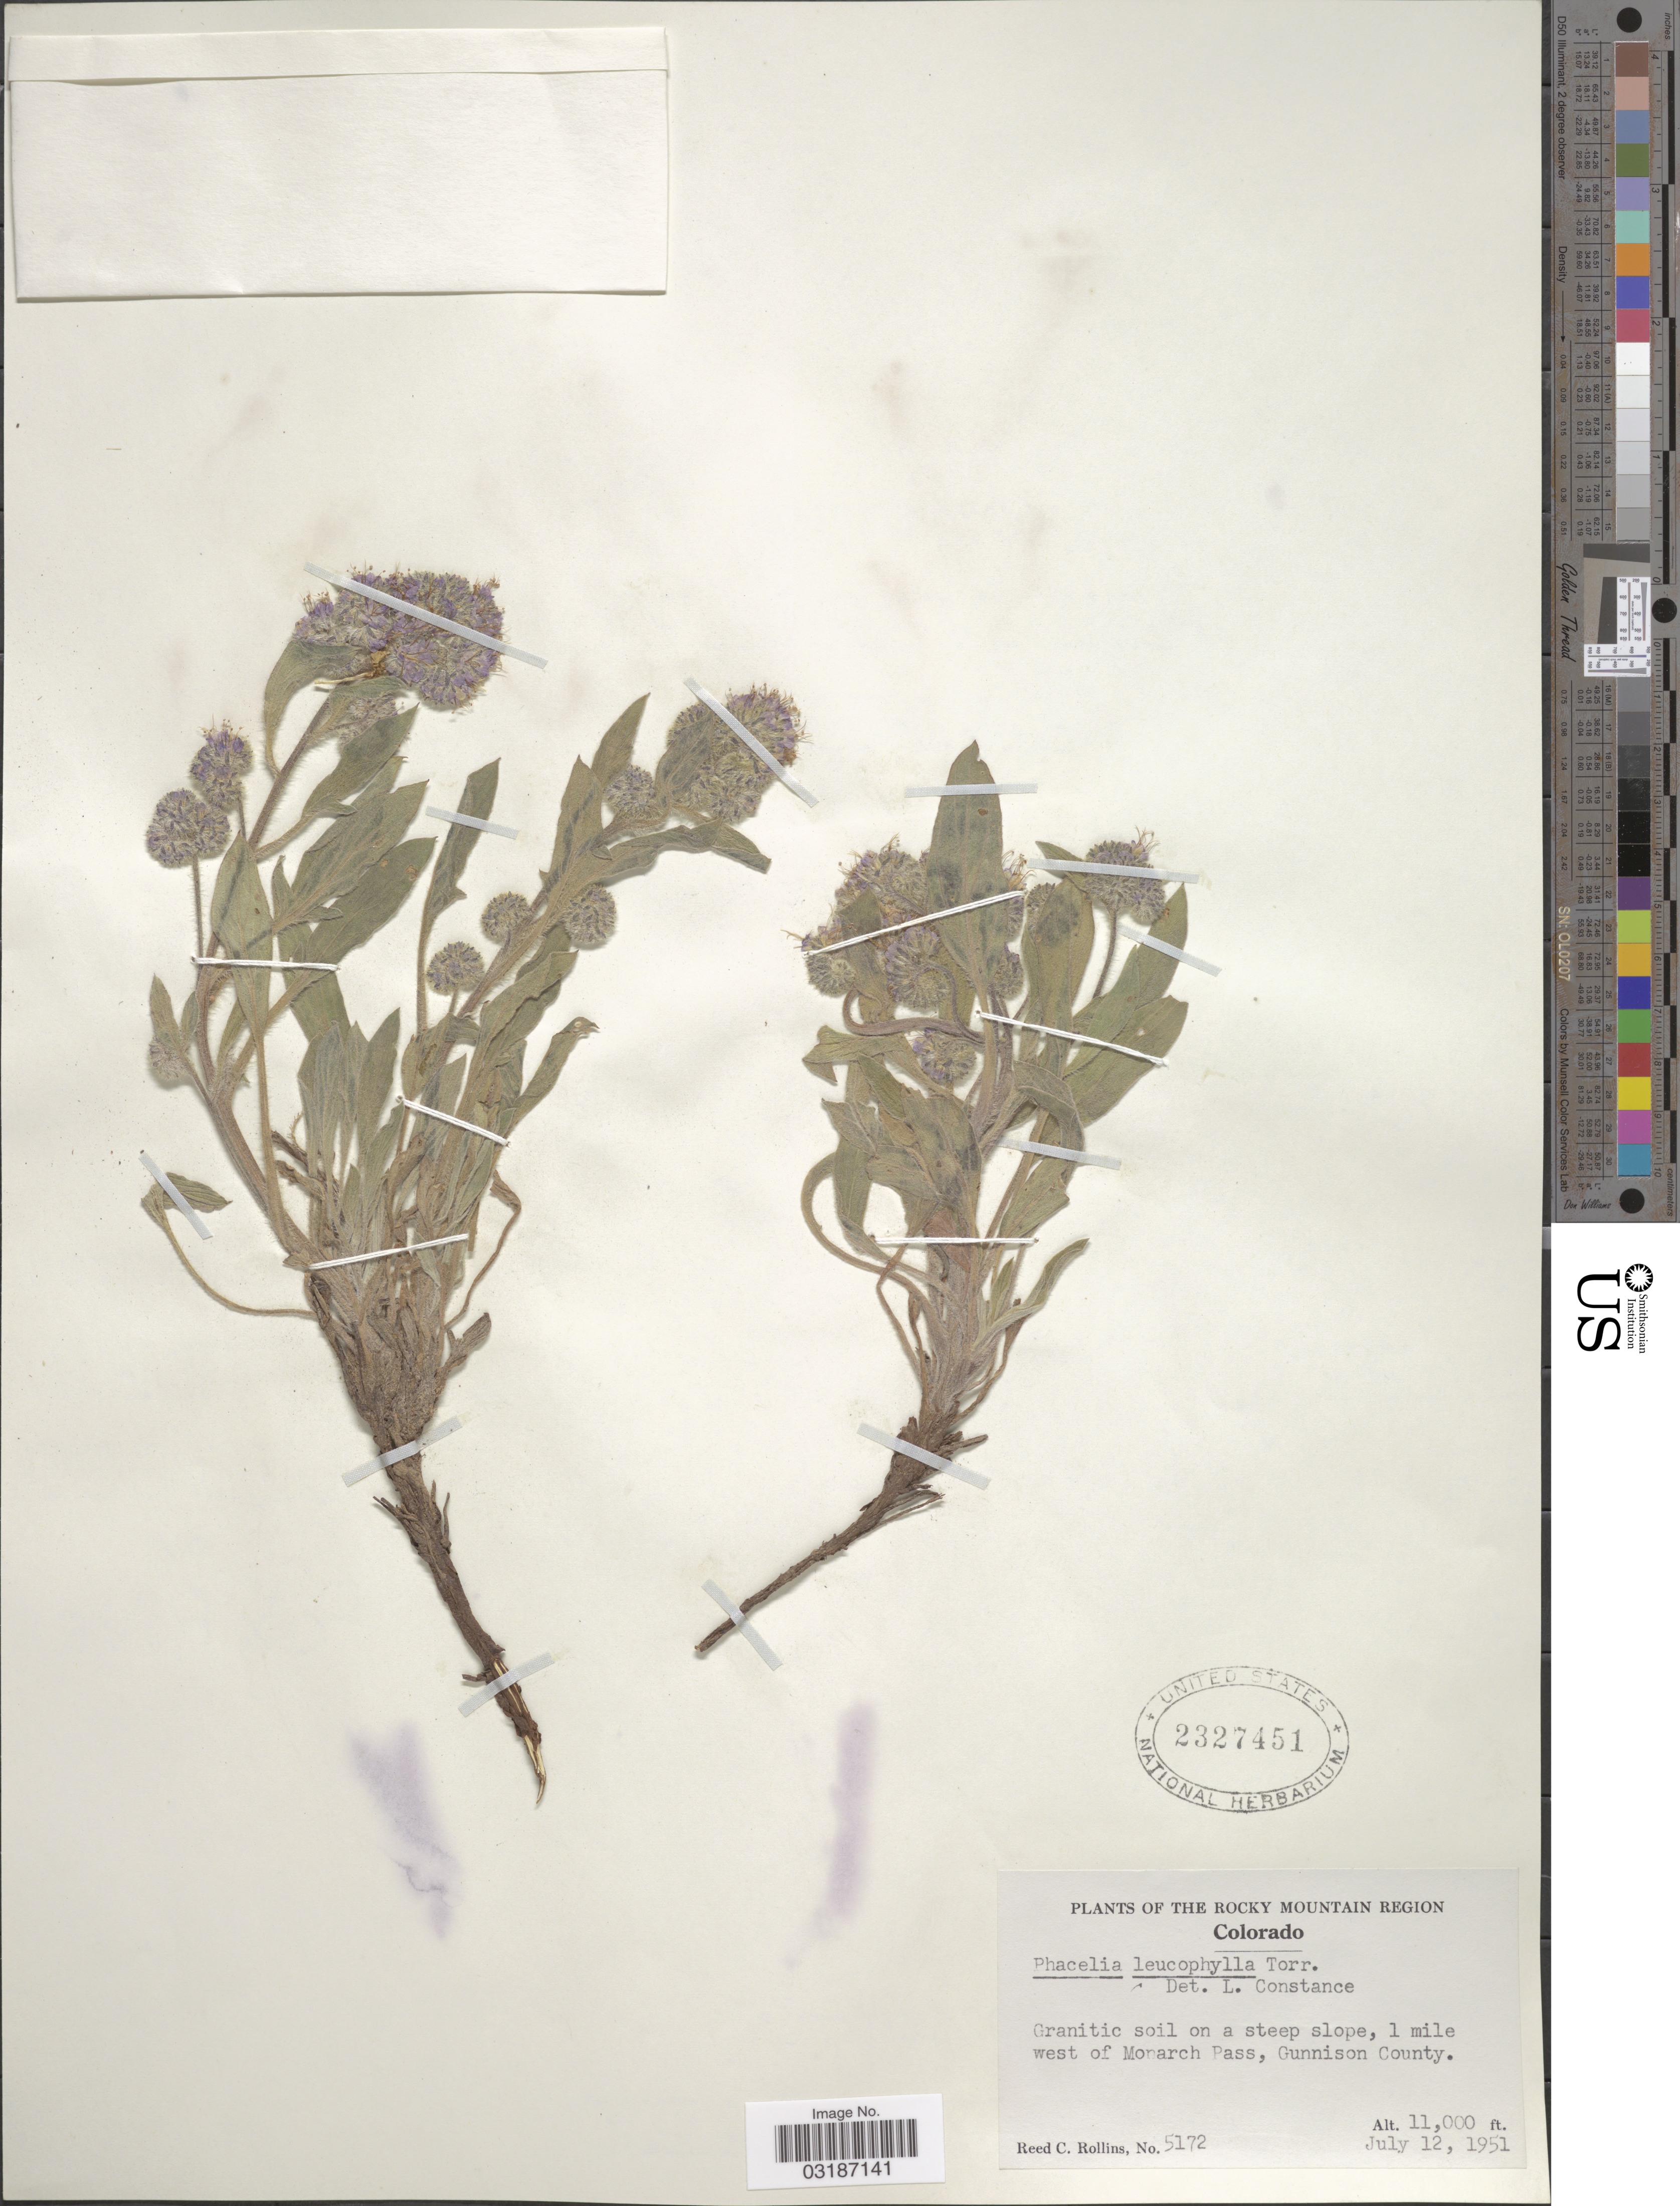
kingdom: Plantae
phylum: Tracheophyta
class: Magnoliopsida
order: Boraginales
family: Hydrophyllaceae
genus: Phacelia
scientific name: Phacelia leucophylla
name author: Torr.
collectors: R. C. Rollins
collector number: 5172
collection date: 1951-07-12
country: United States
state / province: Colorado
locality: Rocky Mountain Region. 1 mile west of Monarch Pass, Gunnison County.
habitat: granitic soil on a steep slope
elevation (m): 3353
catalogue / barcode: US 2327451